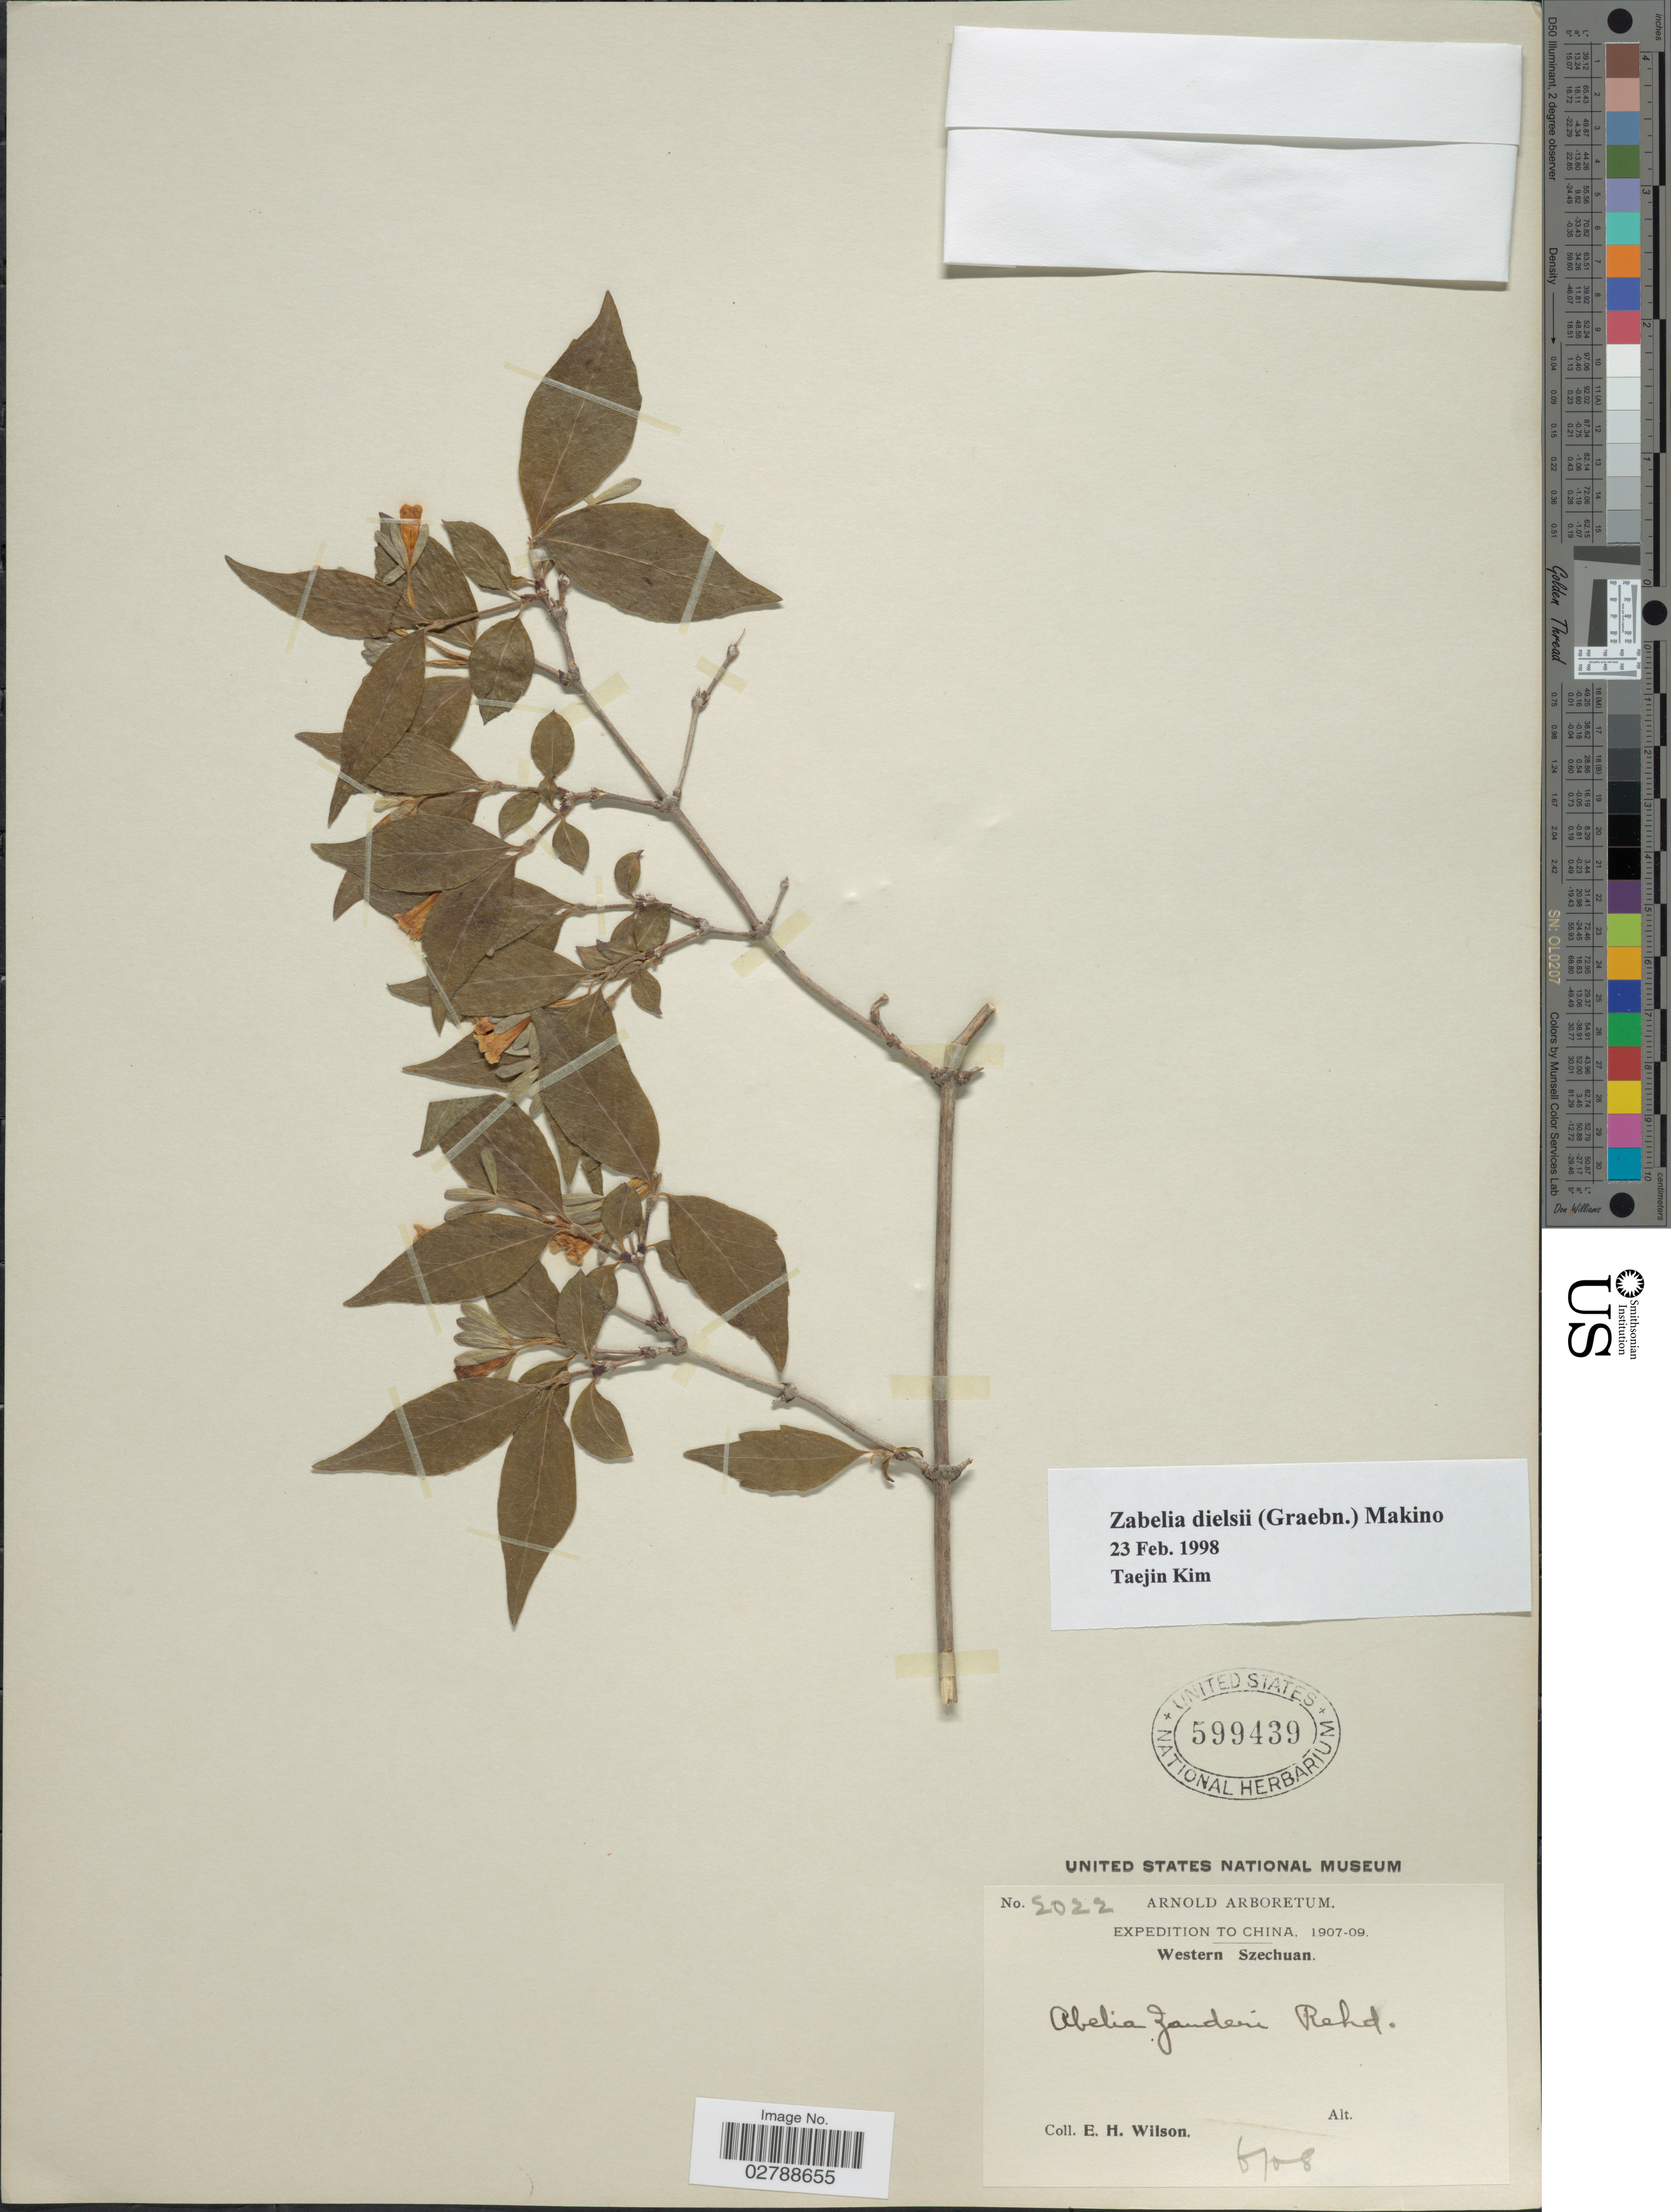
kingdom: Plantae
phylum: Tracheophyta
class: Magnoliopsida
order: Dipsacales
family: Caprifoliaceae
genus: Zabelia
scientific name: Zabelia dielsii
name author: (Graebn.) Makino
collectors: E. Wilson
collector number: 2022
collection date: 1908-06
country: China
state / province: Sichuan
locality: Western Szechuan.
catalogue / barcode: US 599439